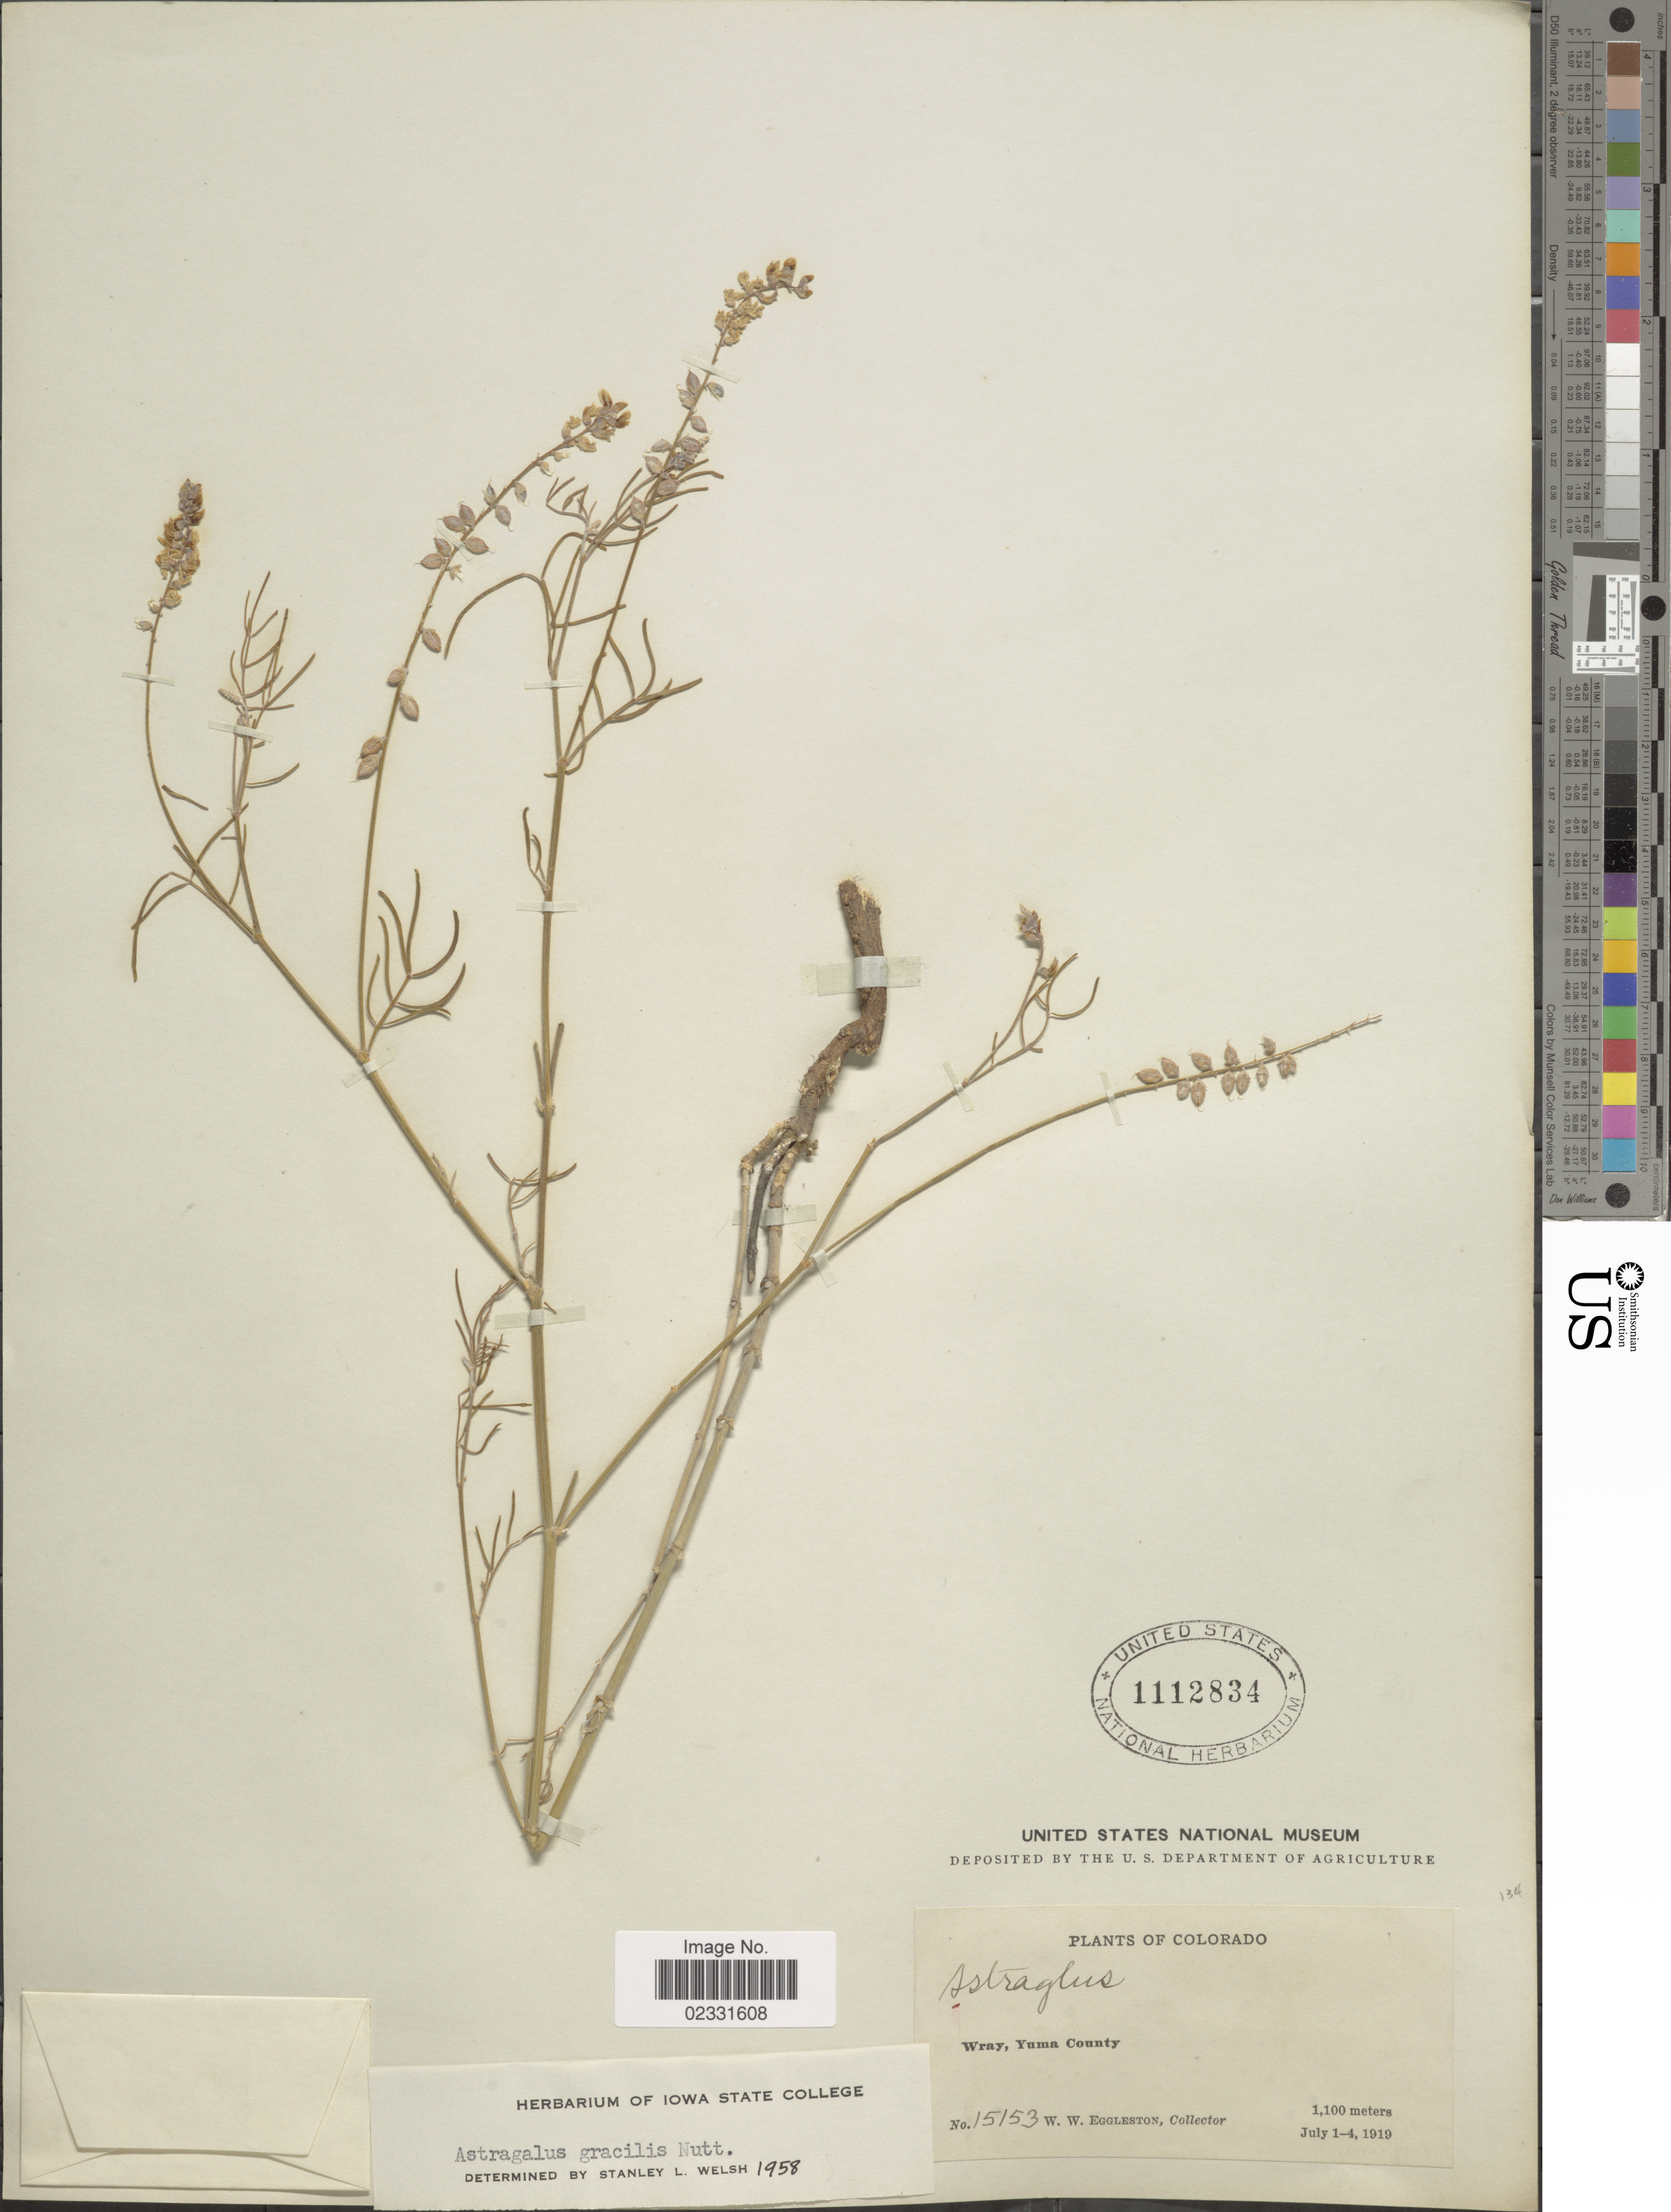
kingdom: Plantae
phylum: Tracheophyta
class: Magnoliopsida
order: Fabales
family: Fabaceae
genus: Astragalus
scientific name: Astragalus gracilis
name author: Nutt.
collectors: W. W. Eggleston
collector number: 15153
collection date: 1919-07-01/1919-07-04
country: United States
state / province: Colorado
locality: Wray, Yuma County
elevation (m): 1100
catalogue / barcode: US 1112834